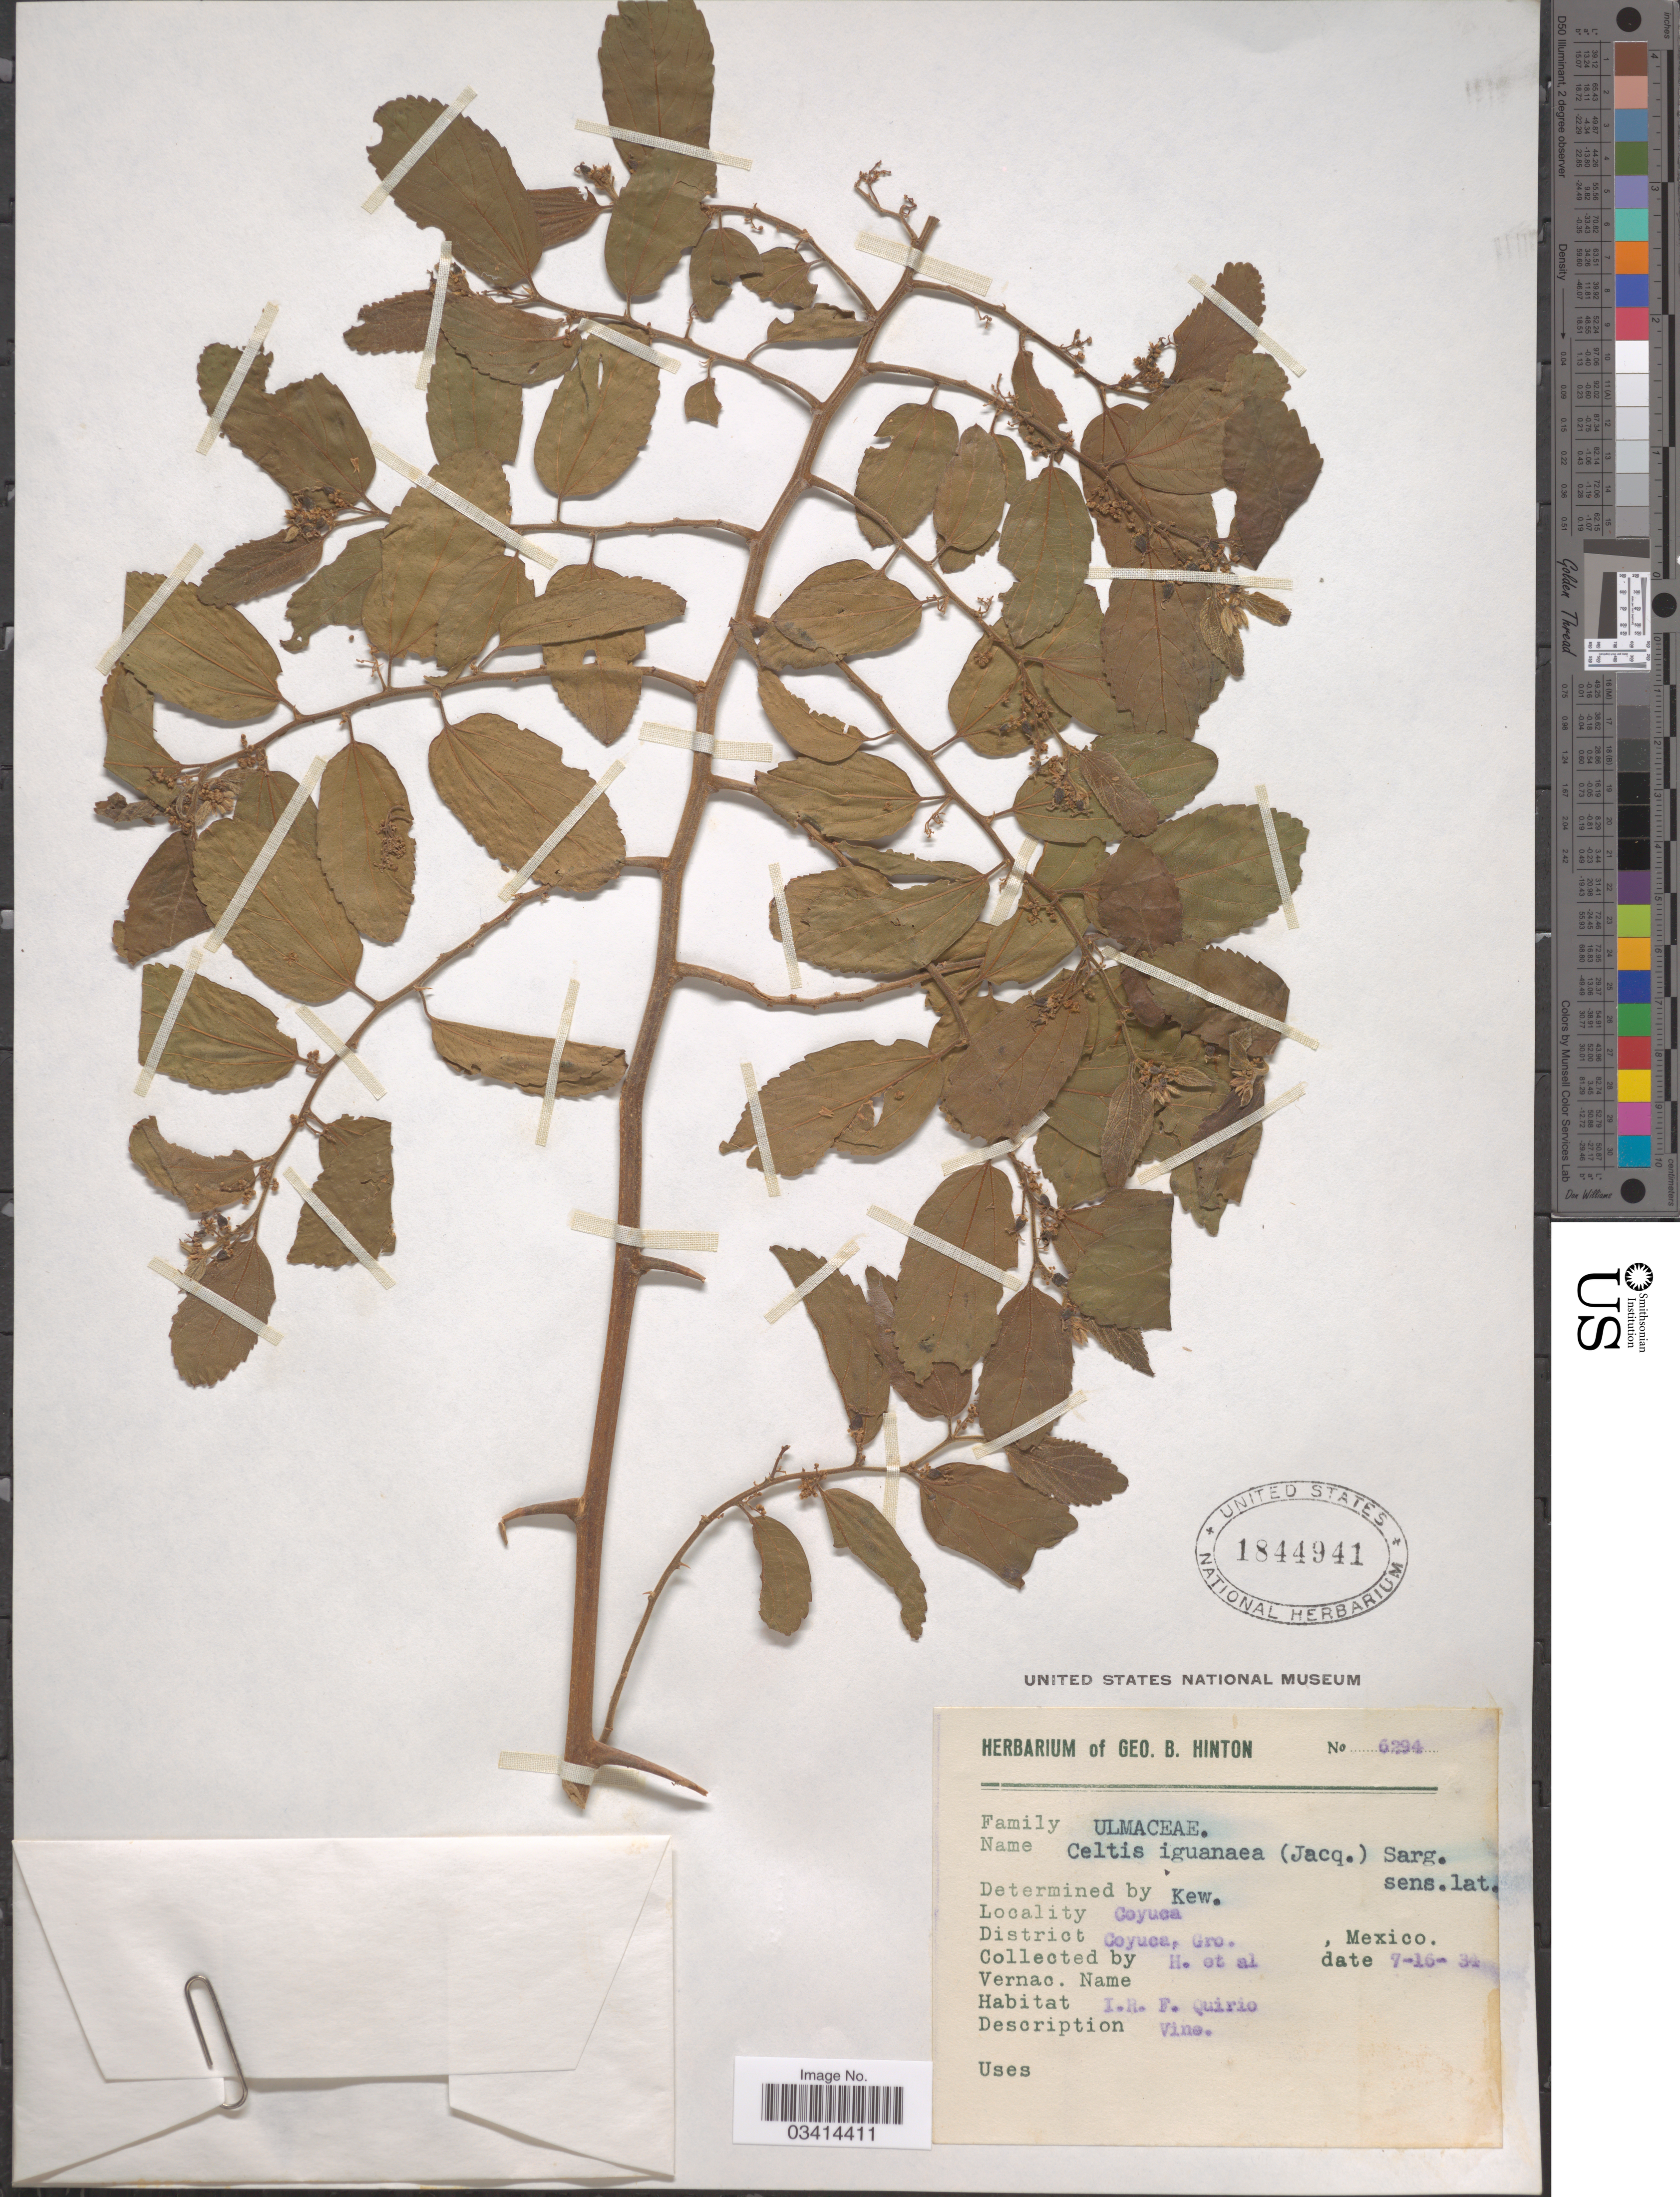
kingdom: Plantae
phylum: Tracheophyta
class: Magnoliopsida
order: Rosales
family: Cannabaceae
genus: Celtis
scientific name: Celtis iguanaea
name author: (Jacq.) Sarg.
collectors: G. B. Hinton & et al.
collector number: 6294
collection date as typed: Transcribed d/m/y: 16/7/34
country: Mexico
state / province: Guerrero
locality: Coyuca. District Coyuca.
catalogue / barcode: US 1844941